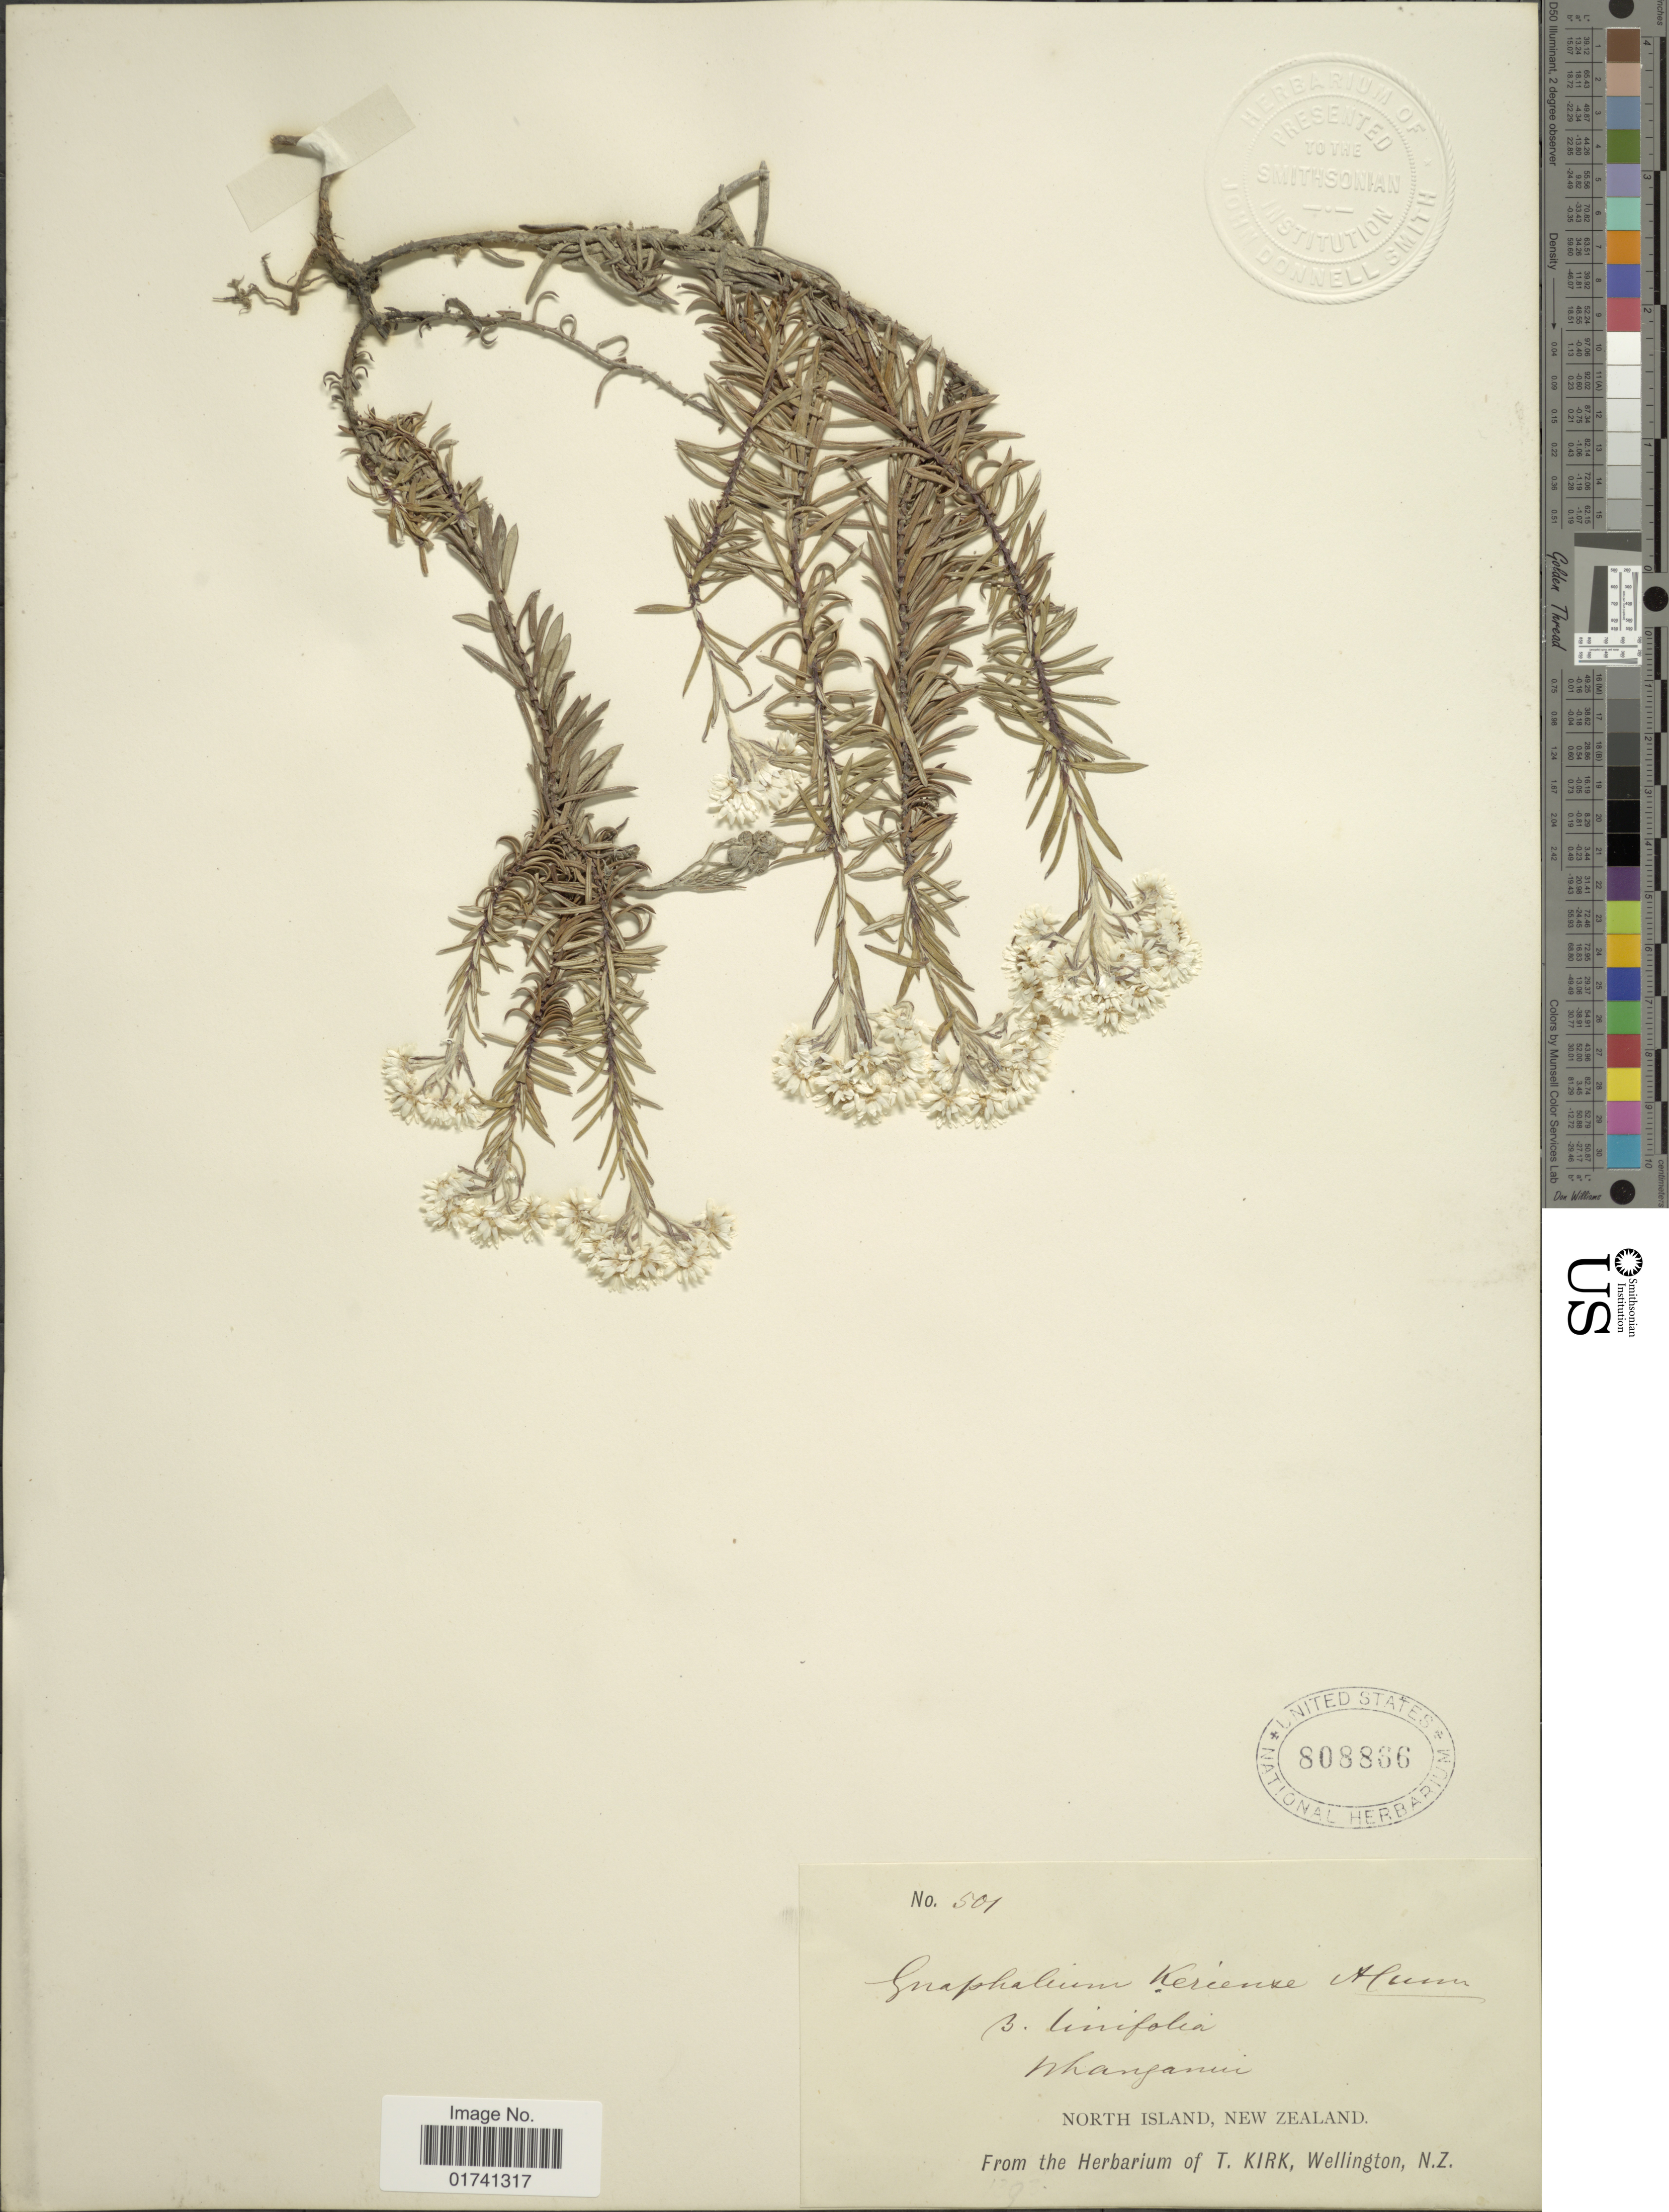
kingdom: Plantae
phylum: Tracheophyta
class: Magnoliopsida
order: Asterales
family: Asteraceae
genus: Anaphalioides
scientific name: Anaphalioides trinervis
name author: (G. Forst.) Anderb.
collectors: ex Herb. T. Kirk, Wellington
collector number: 501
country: New Zealand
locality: Whanganui, North Island.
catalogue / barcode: US 808866